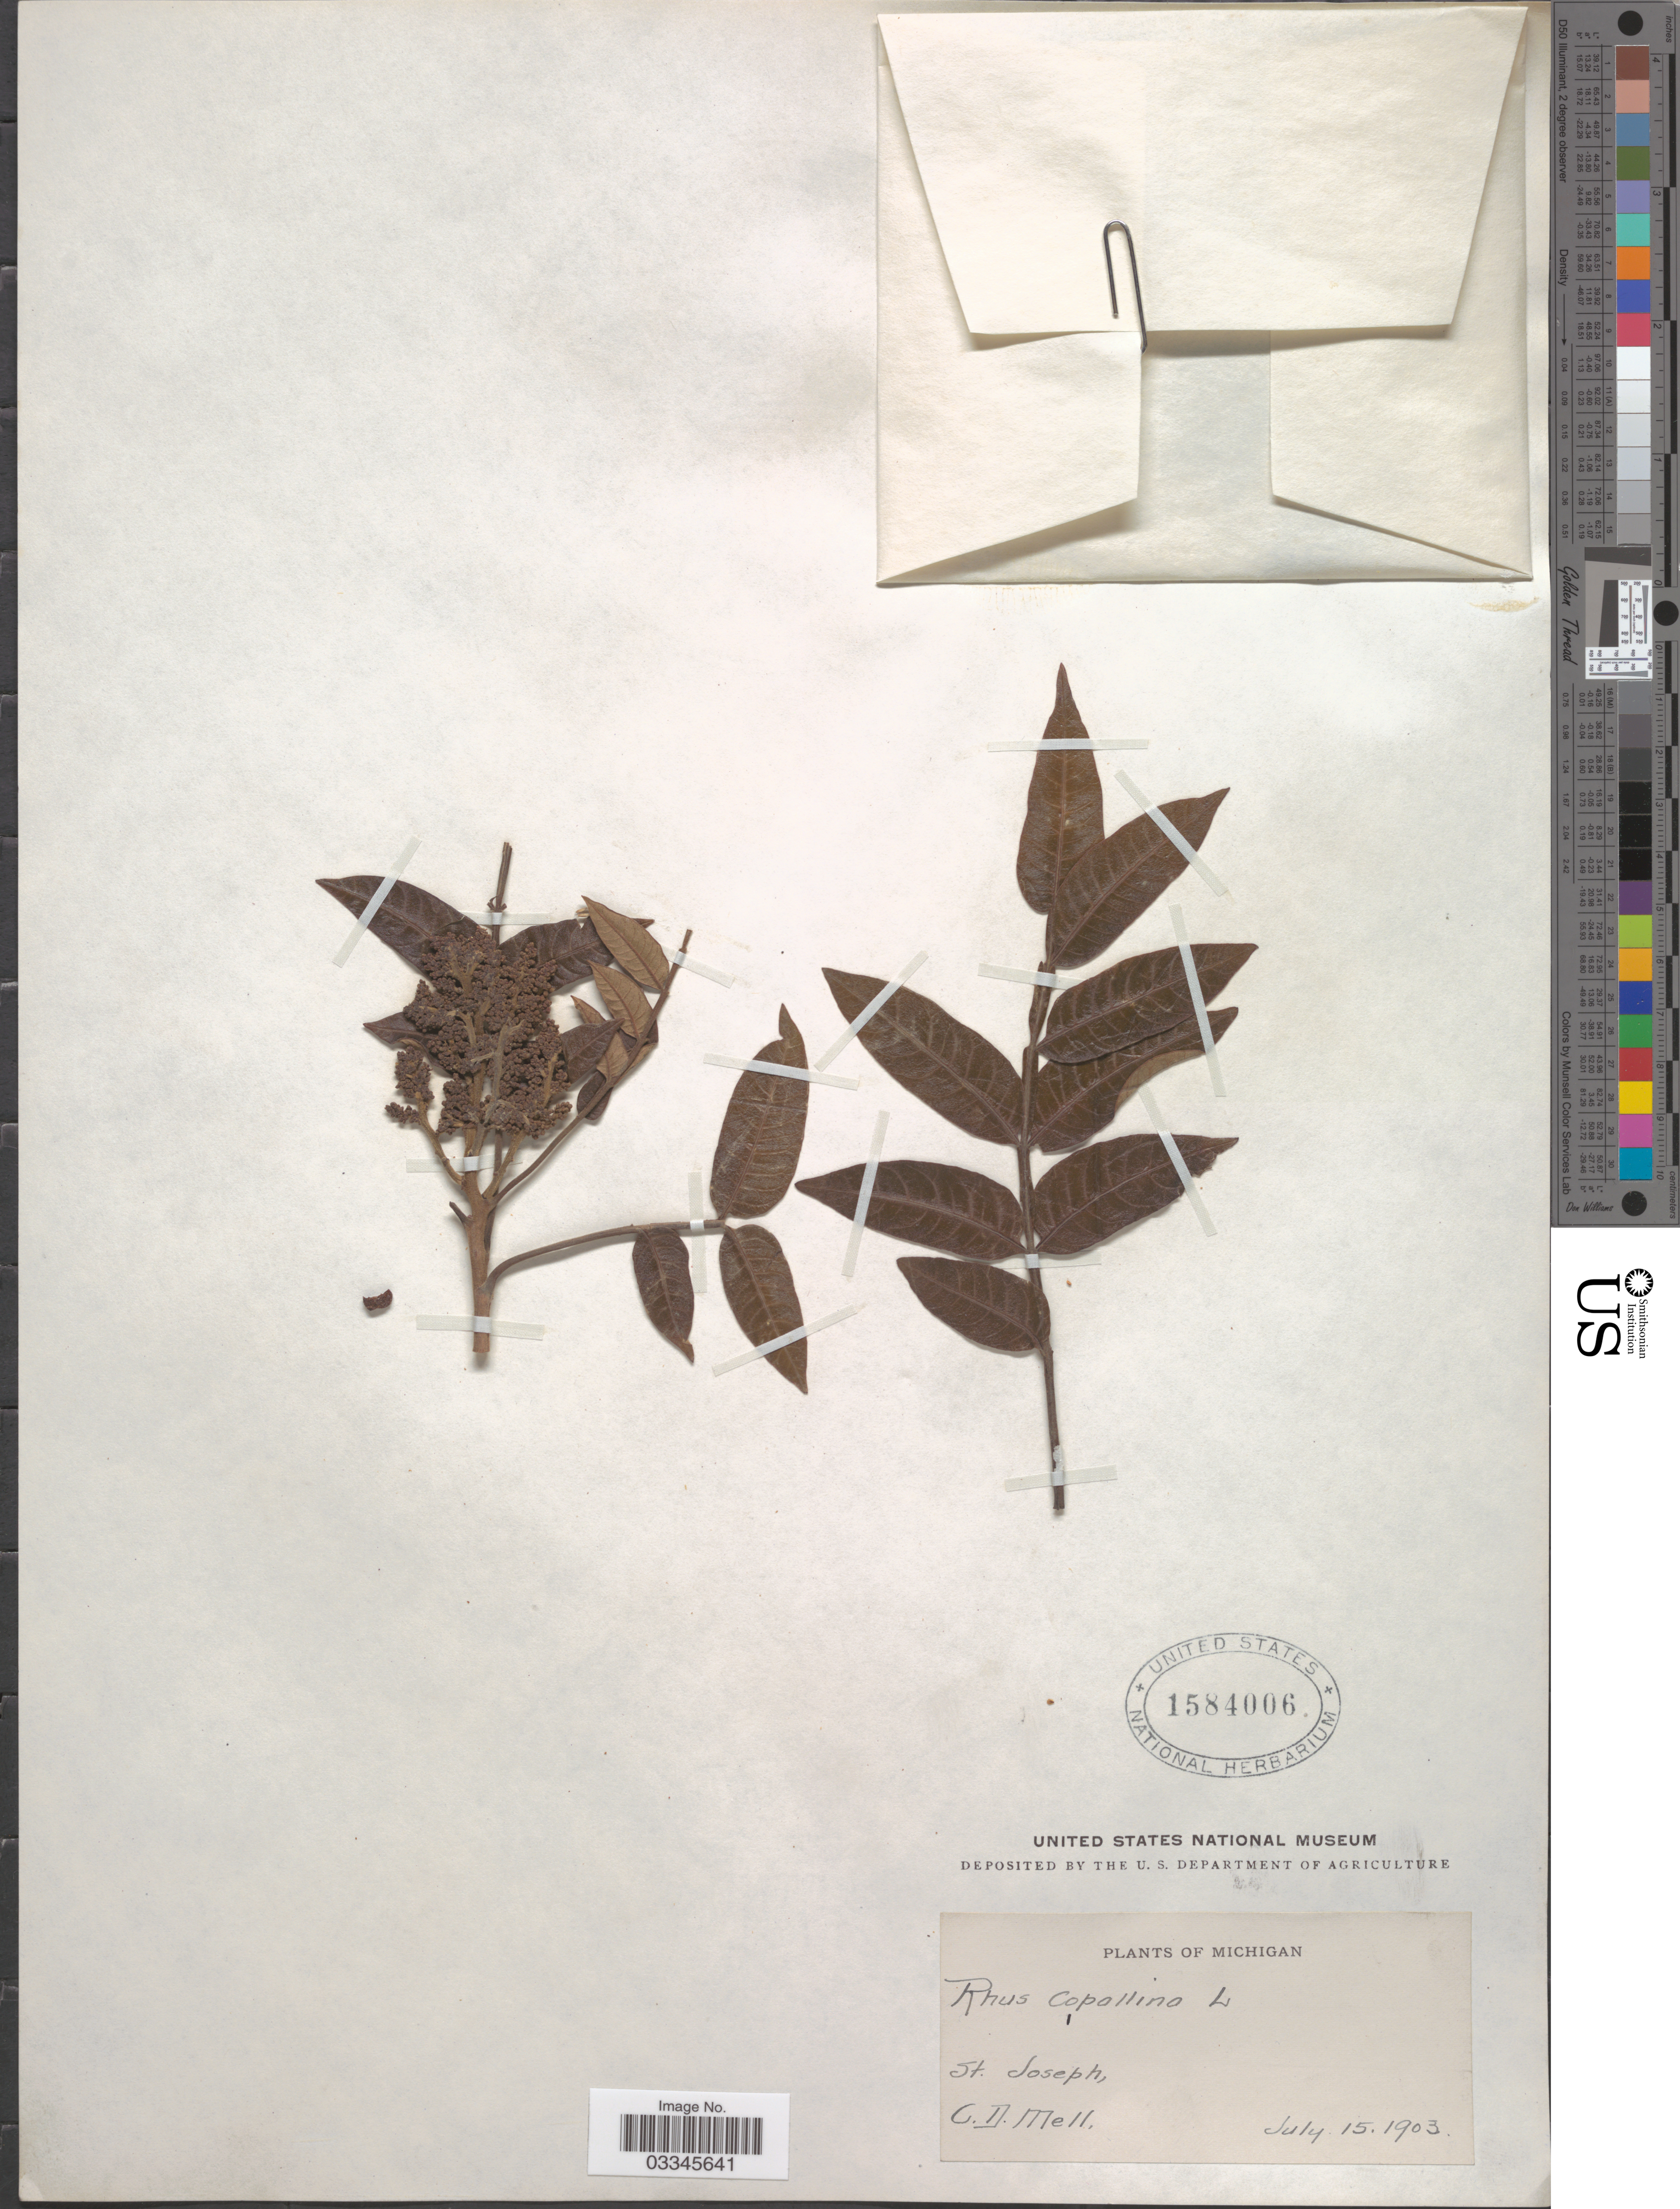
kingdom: Plantae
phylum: Tracheophyta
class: Magnoliopsida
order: Sapindales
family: Anacardiaceae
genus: Rhus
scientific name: Rhus copallinum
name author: L.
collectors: C. D. Mell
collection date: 1903-07-15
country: United States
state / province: Michigan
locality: St. Joseph.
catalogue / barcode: US 1584006